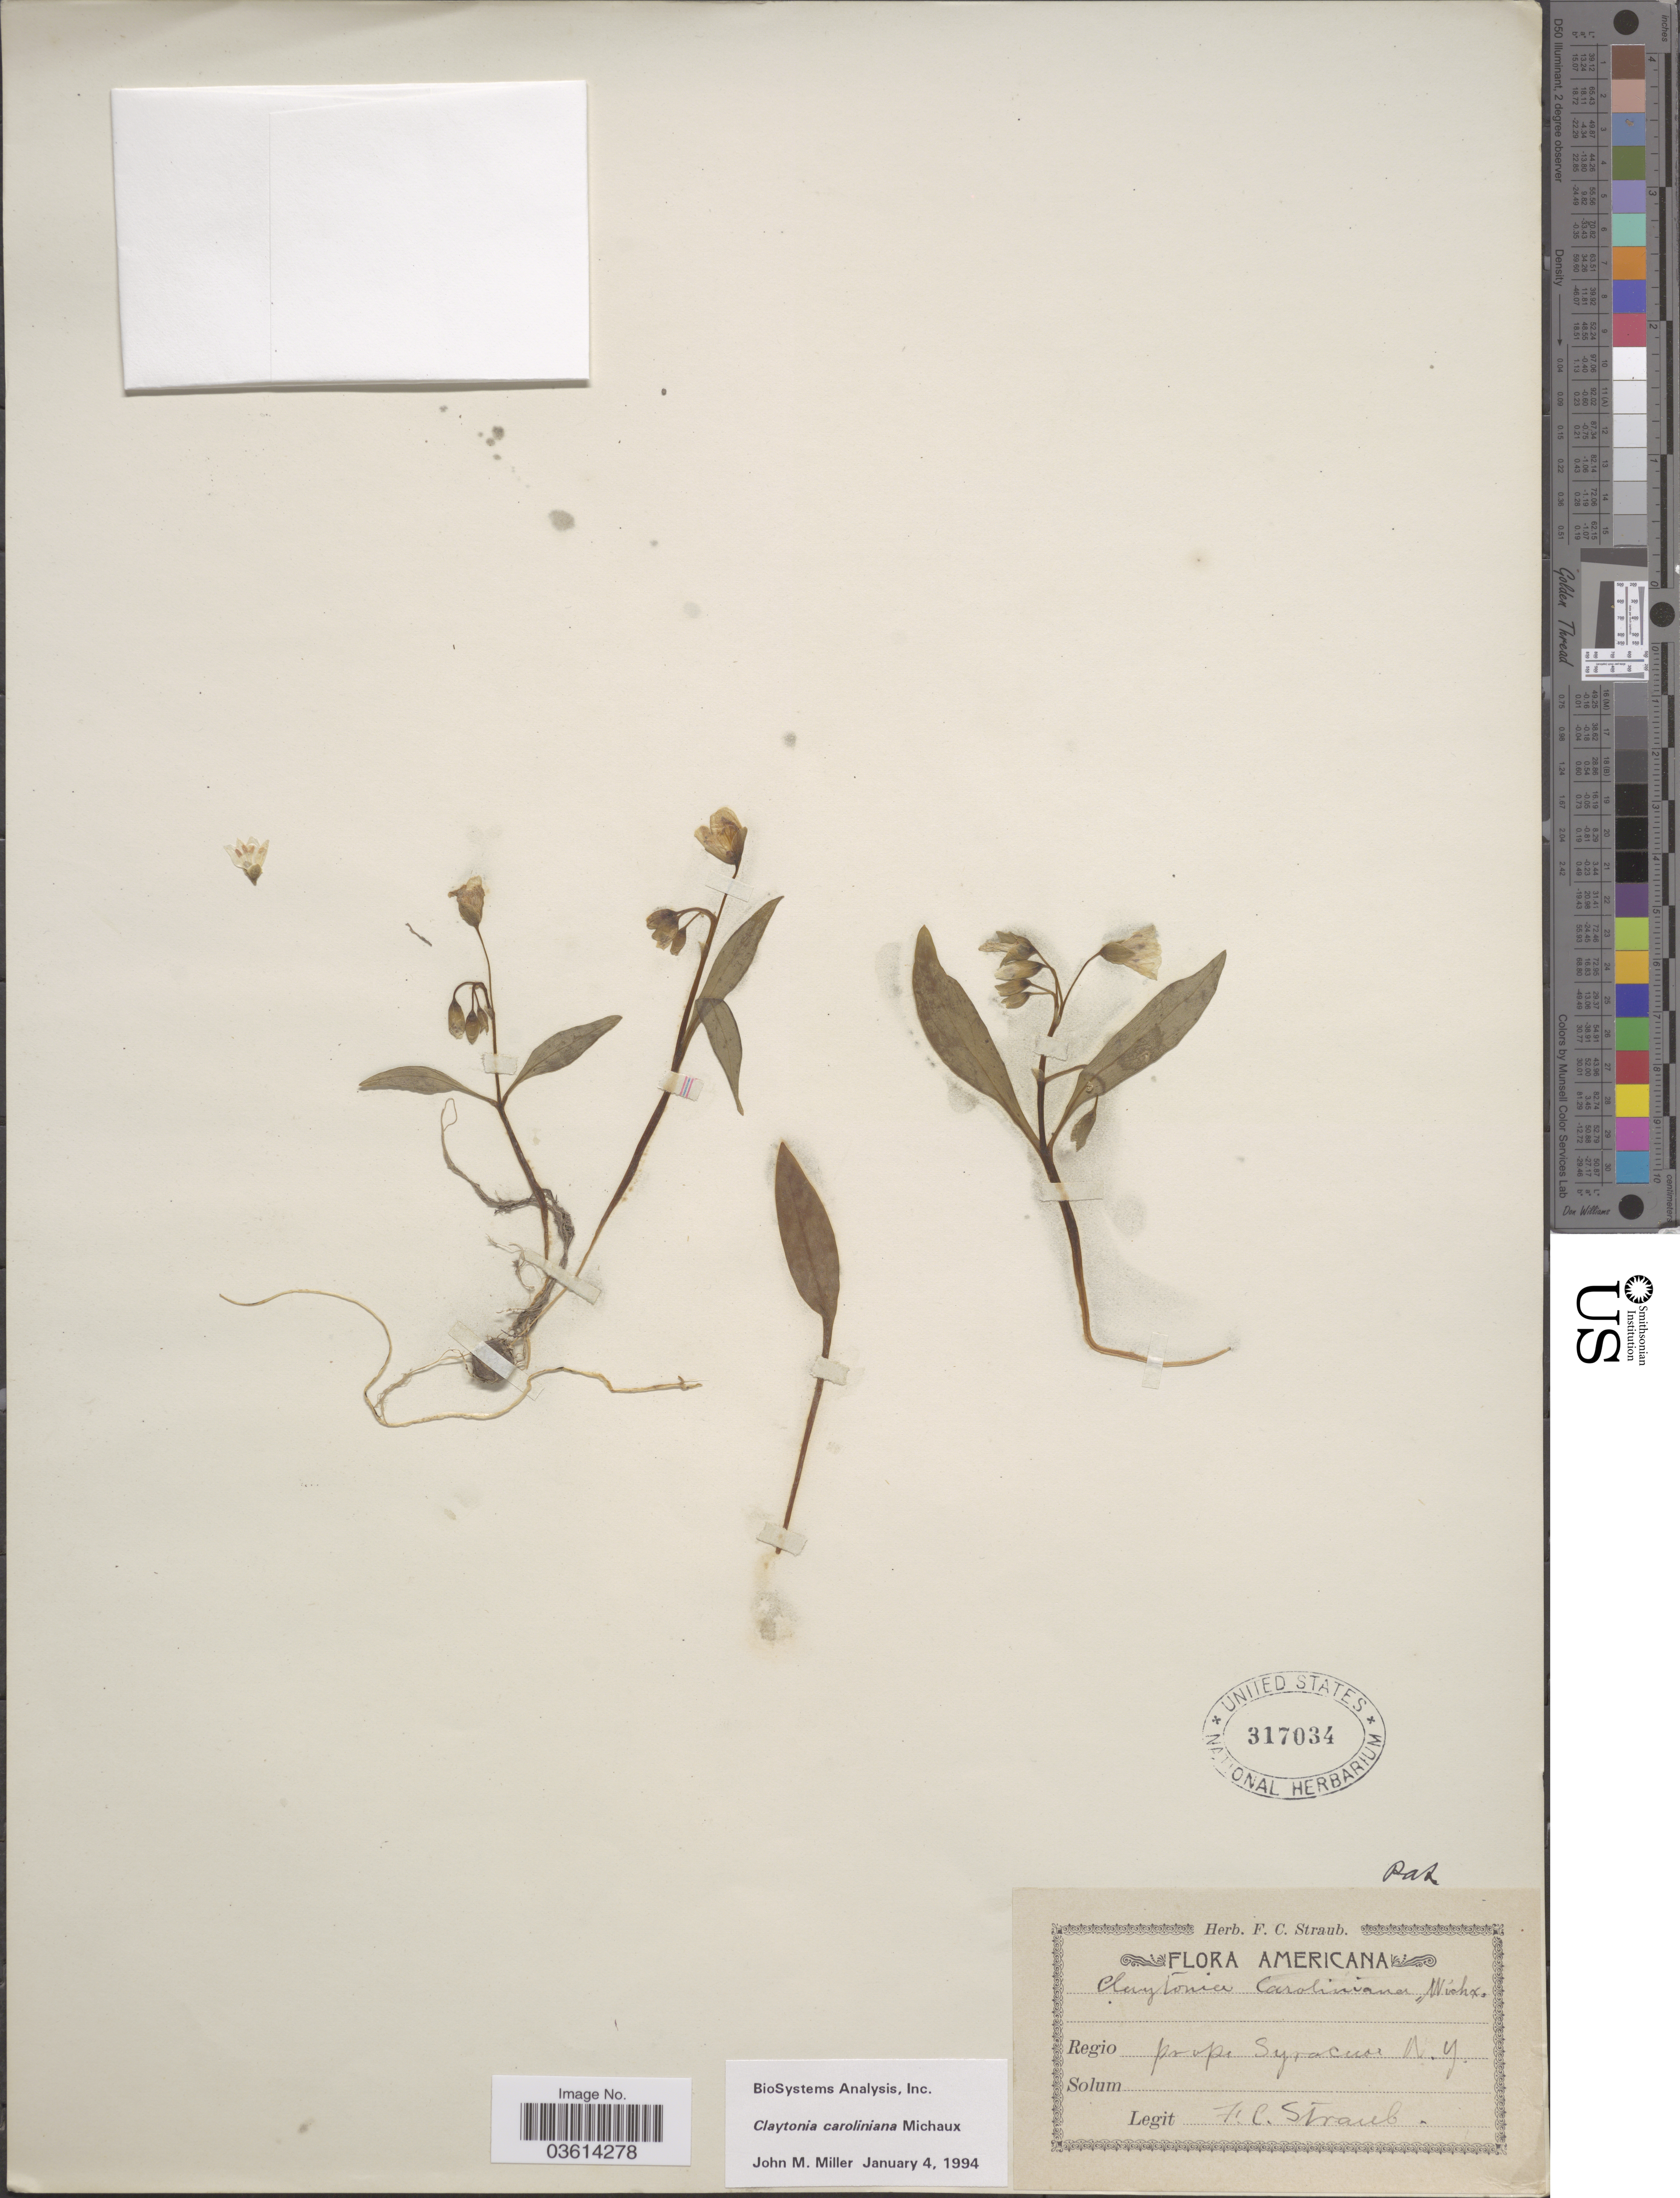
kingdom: Plantae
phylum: Tracheophyta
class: Magnoliopsida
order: Caryophyllales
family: Montiaceae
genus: Claytonia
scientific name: Claytonia caroliniana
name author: Michx.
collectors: F. Straub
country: United States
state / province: New York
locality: Regoi prop. Syracuse N.Y.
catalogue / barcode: US 317034